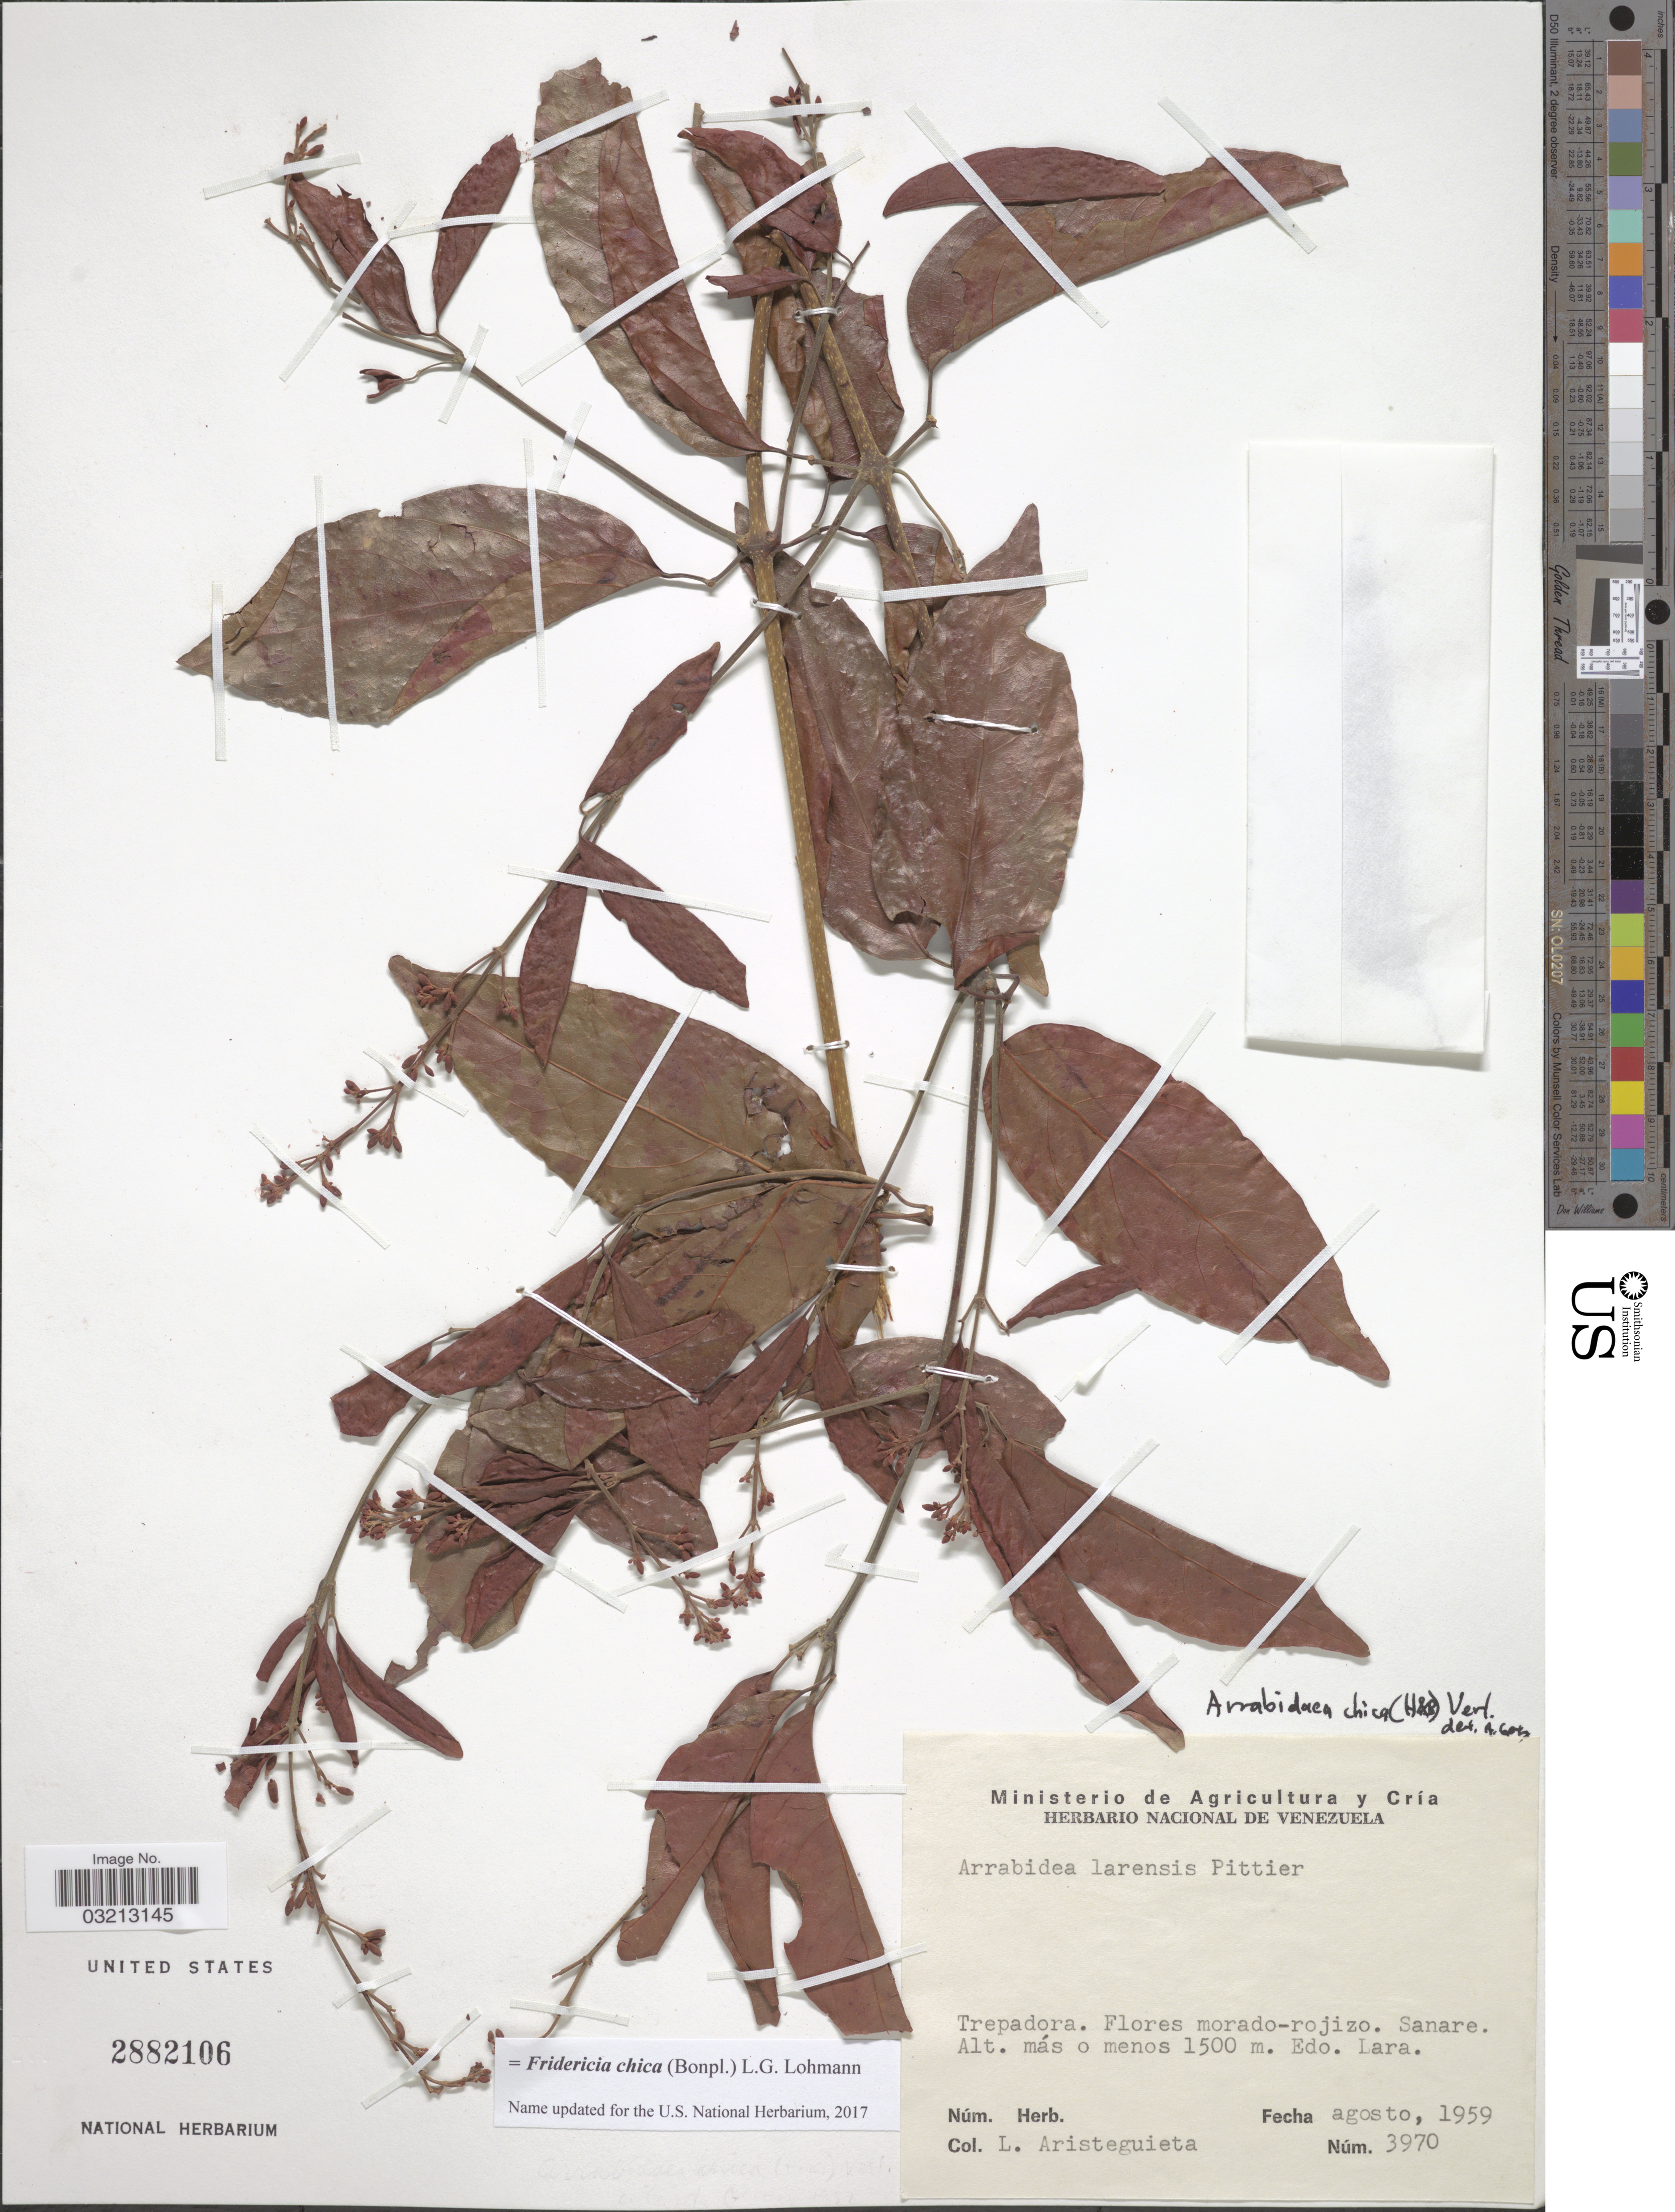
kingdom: Plantae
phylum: Tracheophyta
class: Magnoliopsida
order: Lamiales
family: Bignoniaceae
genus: Fridericia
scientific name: Fridericia chica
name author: (Bonpl.) L.G. Lohmann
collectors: L. Aristeguieta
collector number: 3970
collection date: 1959-08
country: Venezuela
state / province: Lara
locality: Trepadora. Sanare.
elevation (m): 1500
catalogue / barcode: US 2882106